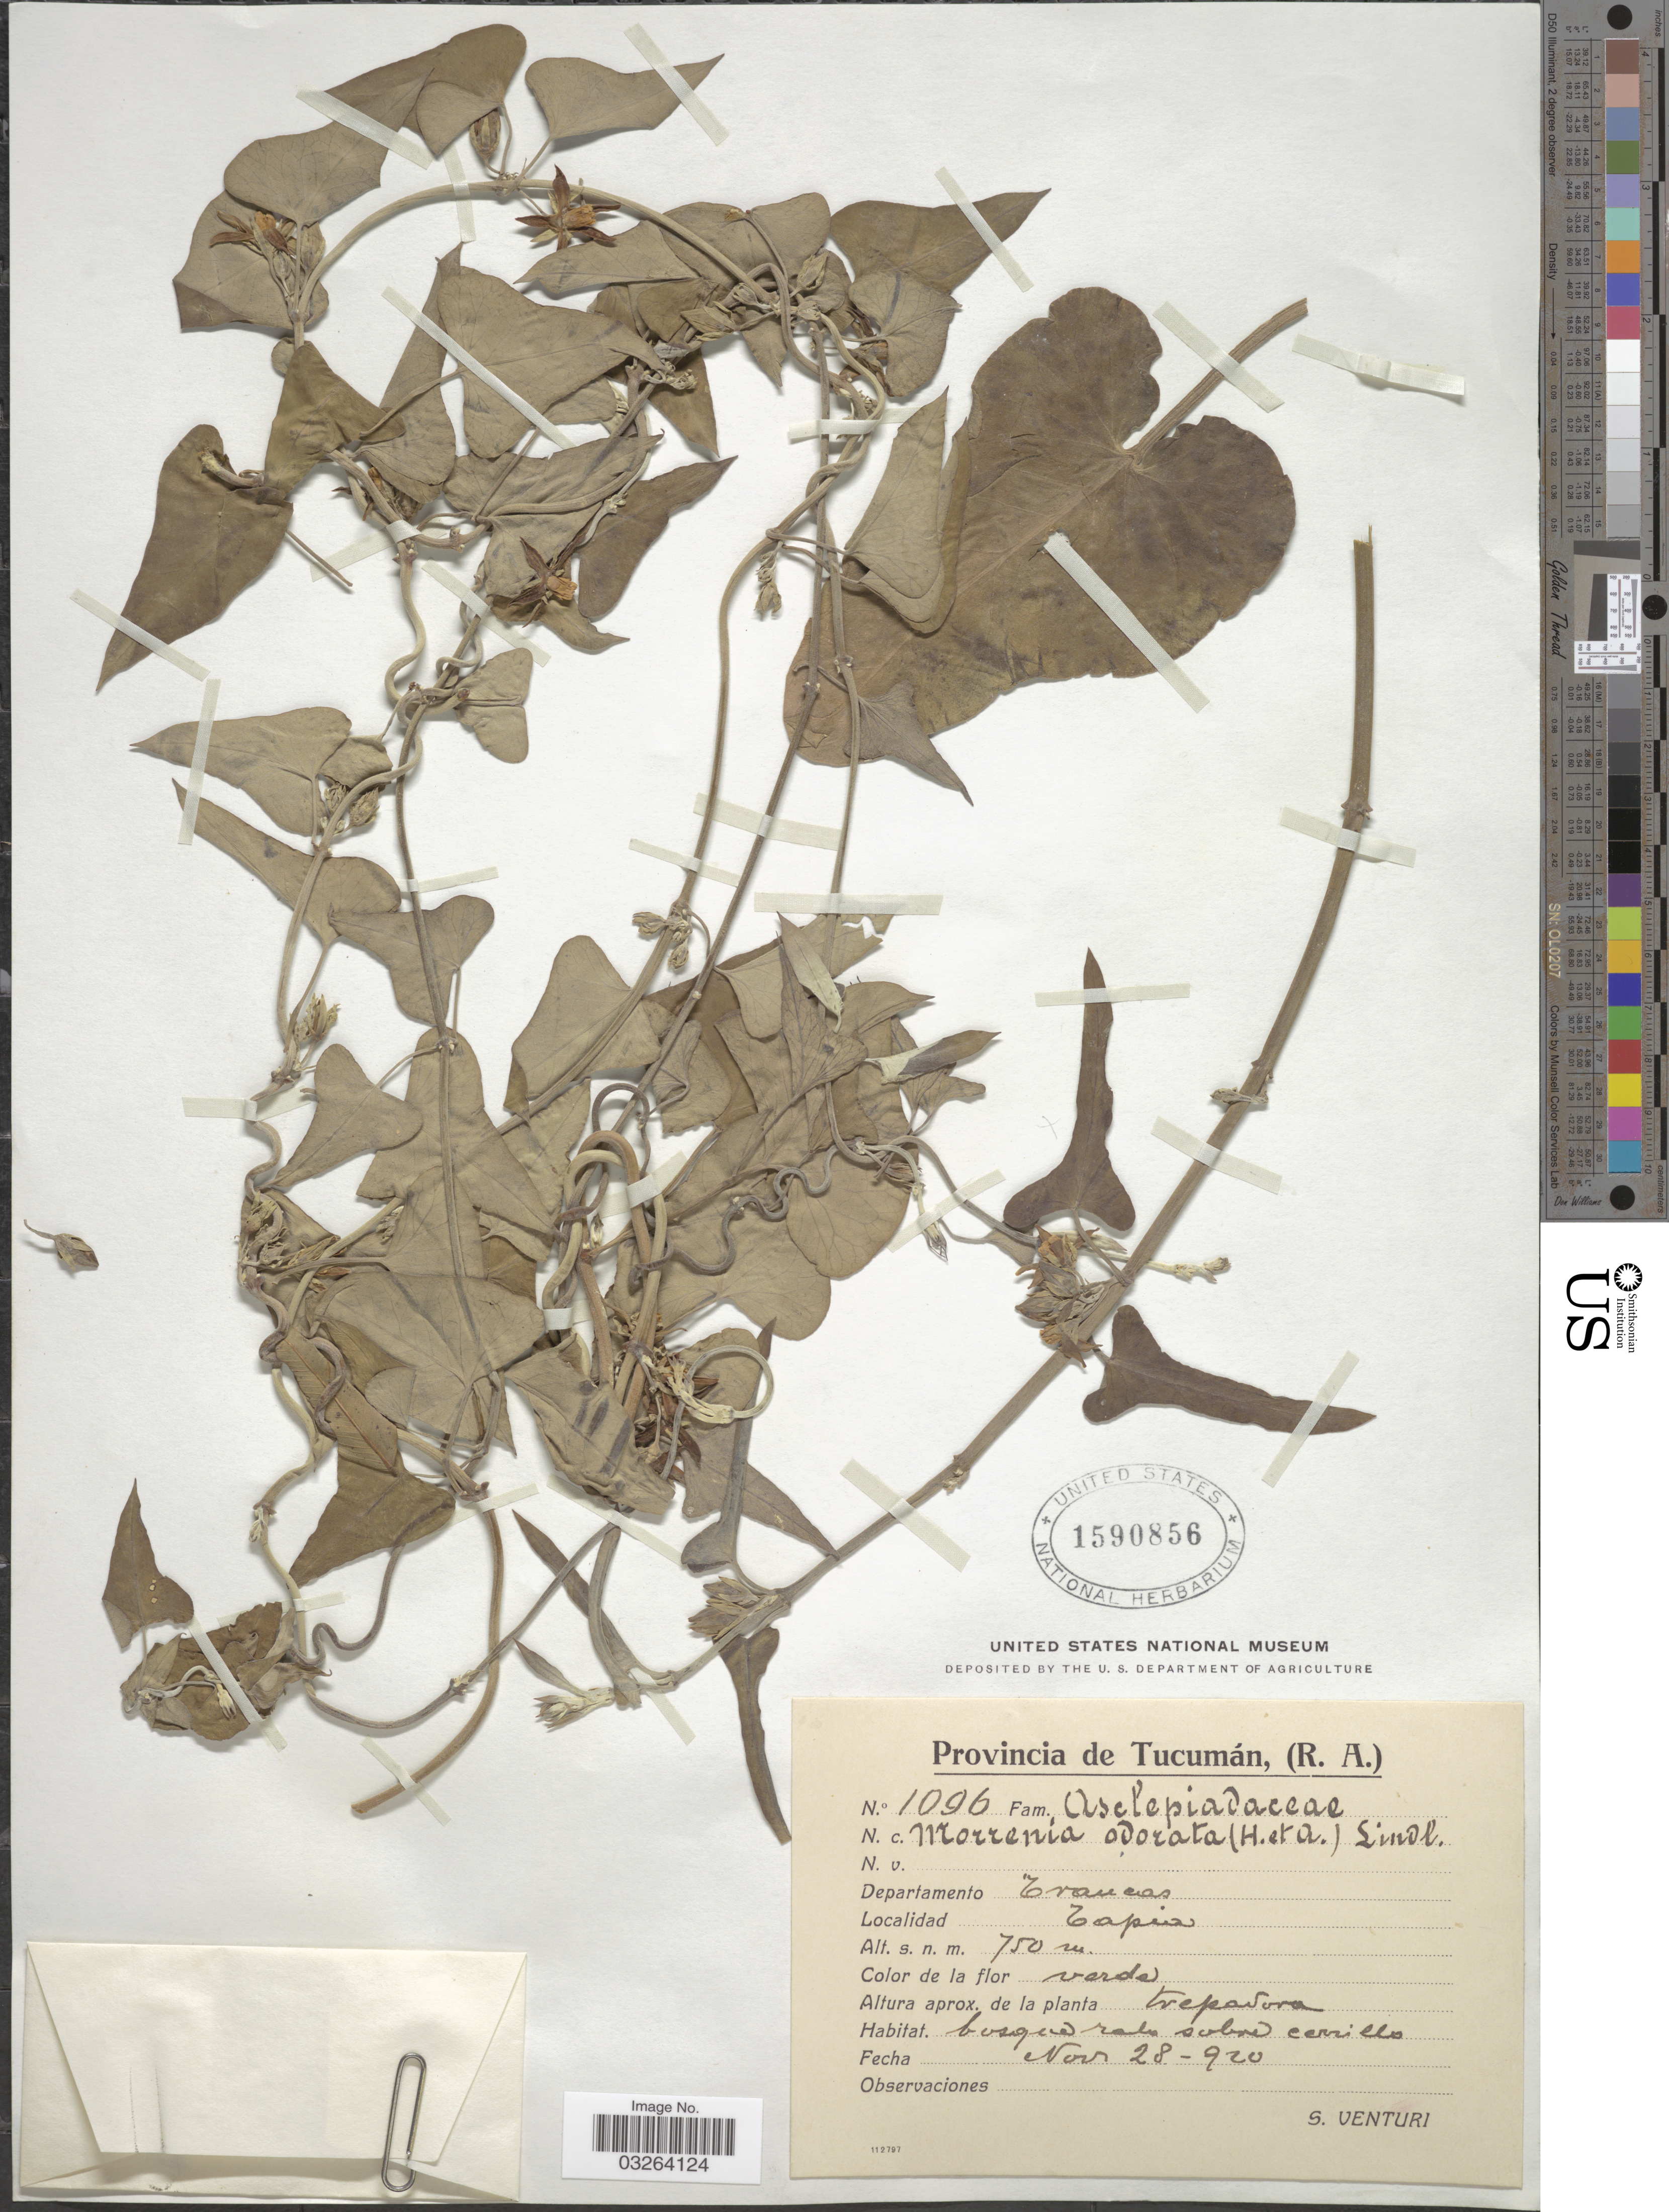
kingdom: Plantae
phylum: Tracheophyta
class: Magnoliopsida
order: Gentianales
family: Apocynaceae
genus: Morrenia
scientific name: Morrenia odorata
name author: (Hook. & Arn.) Lindl.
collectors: S. Venturi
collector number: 1096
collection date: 1920-11-28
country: Argentina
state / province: Tucuman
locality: Provincia de Tucumán, (R. A.). Departamento Trancas. Tapia.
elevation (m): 750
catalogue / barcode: US 1590856